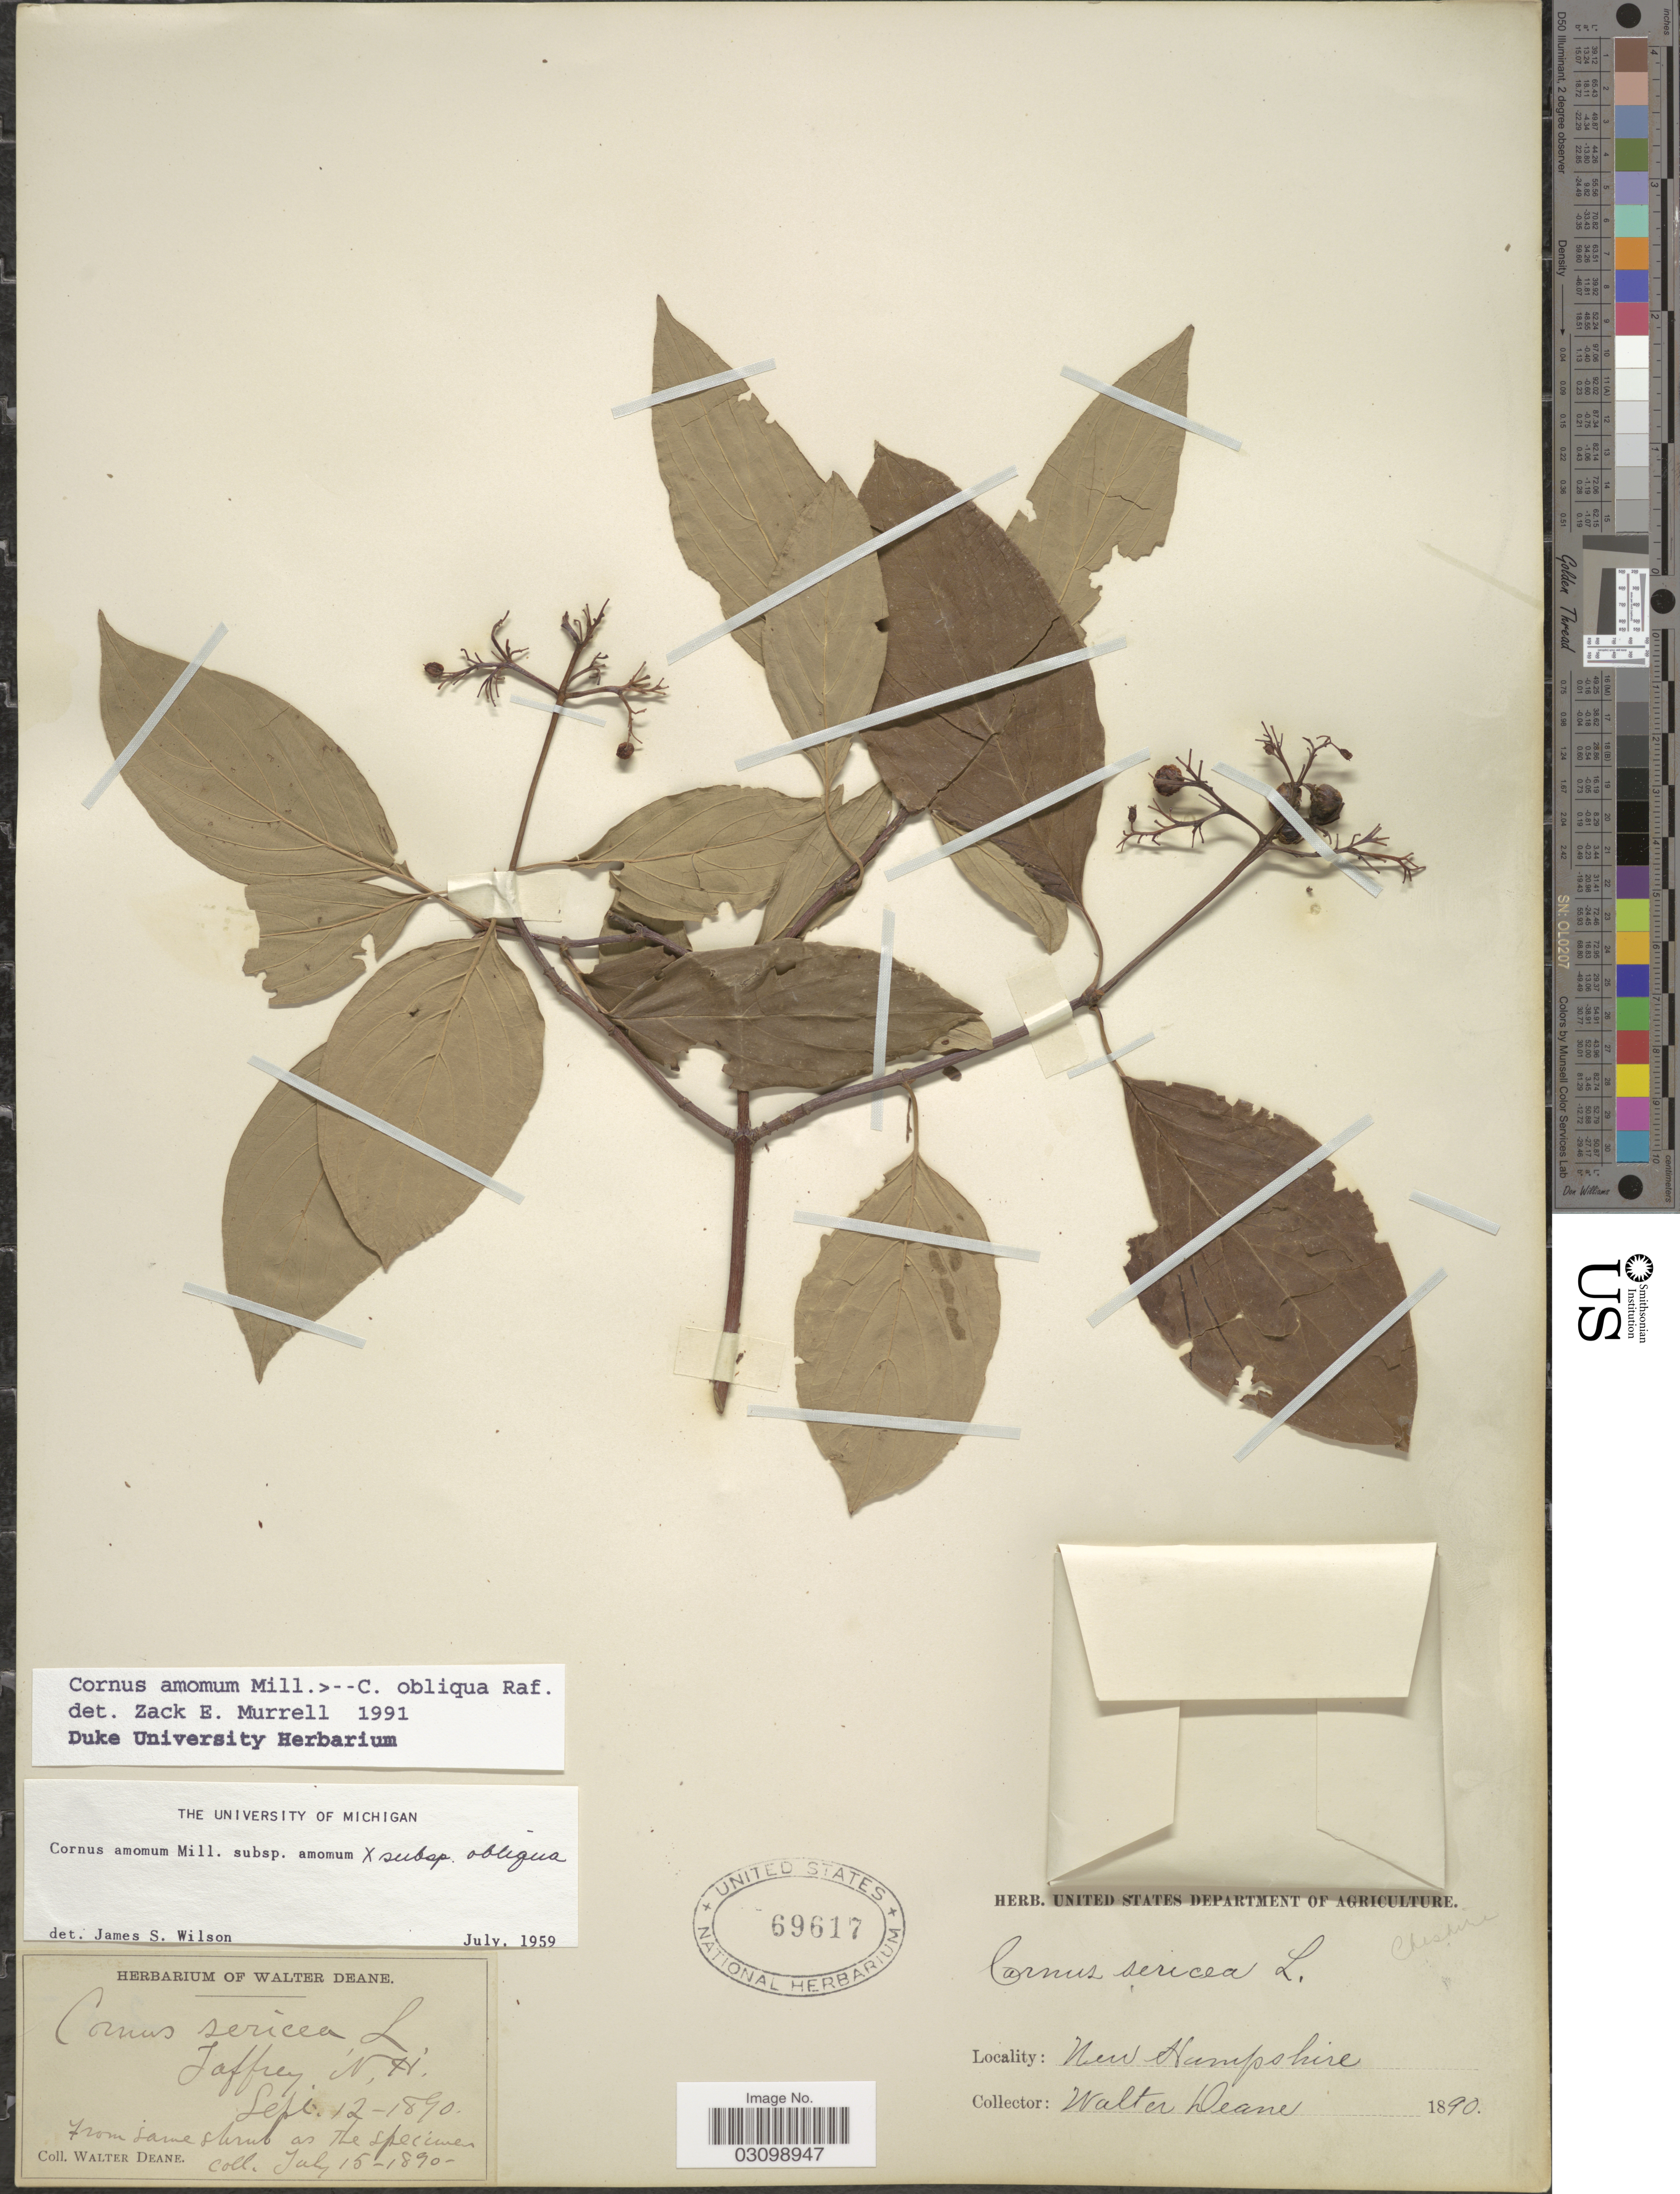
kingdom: Plantae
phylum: Tracheophyta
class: Magnoliopsida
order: Cornales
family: Cornaceae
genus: Cornus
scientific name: Cornus sp.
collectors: W. Deane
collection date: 1890-07-15/1890-09-12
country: United States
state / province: New Hampshire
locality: Jaffrey, N.H.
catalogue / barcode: US 69617